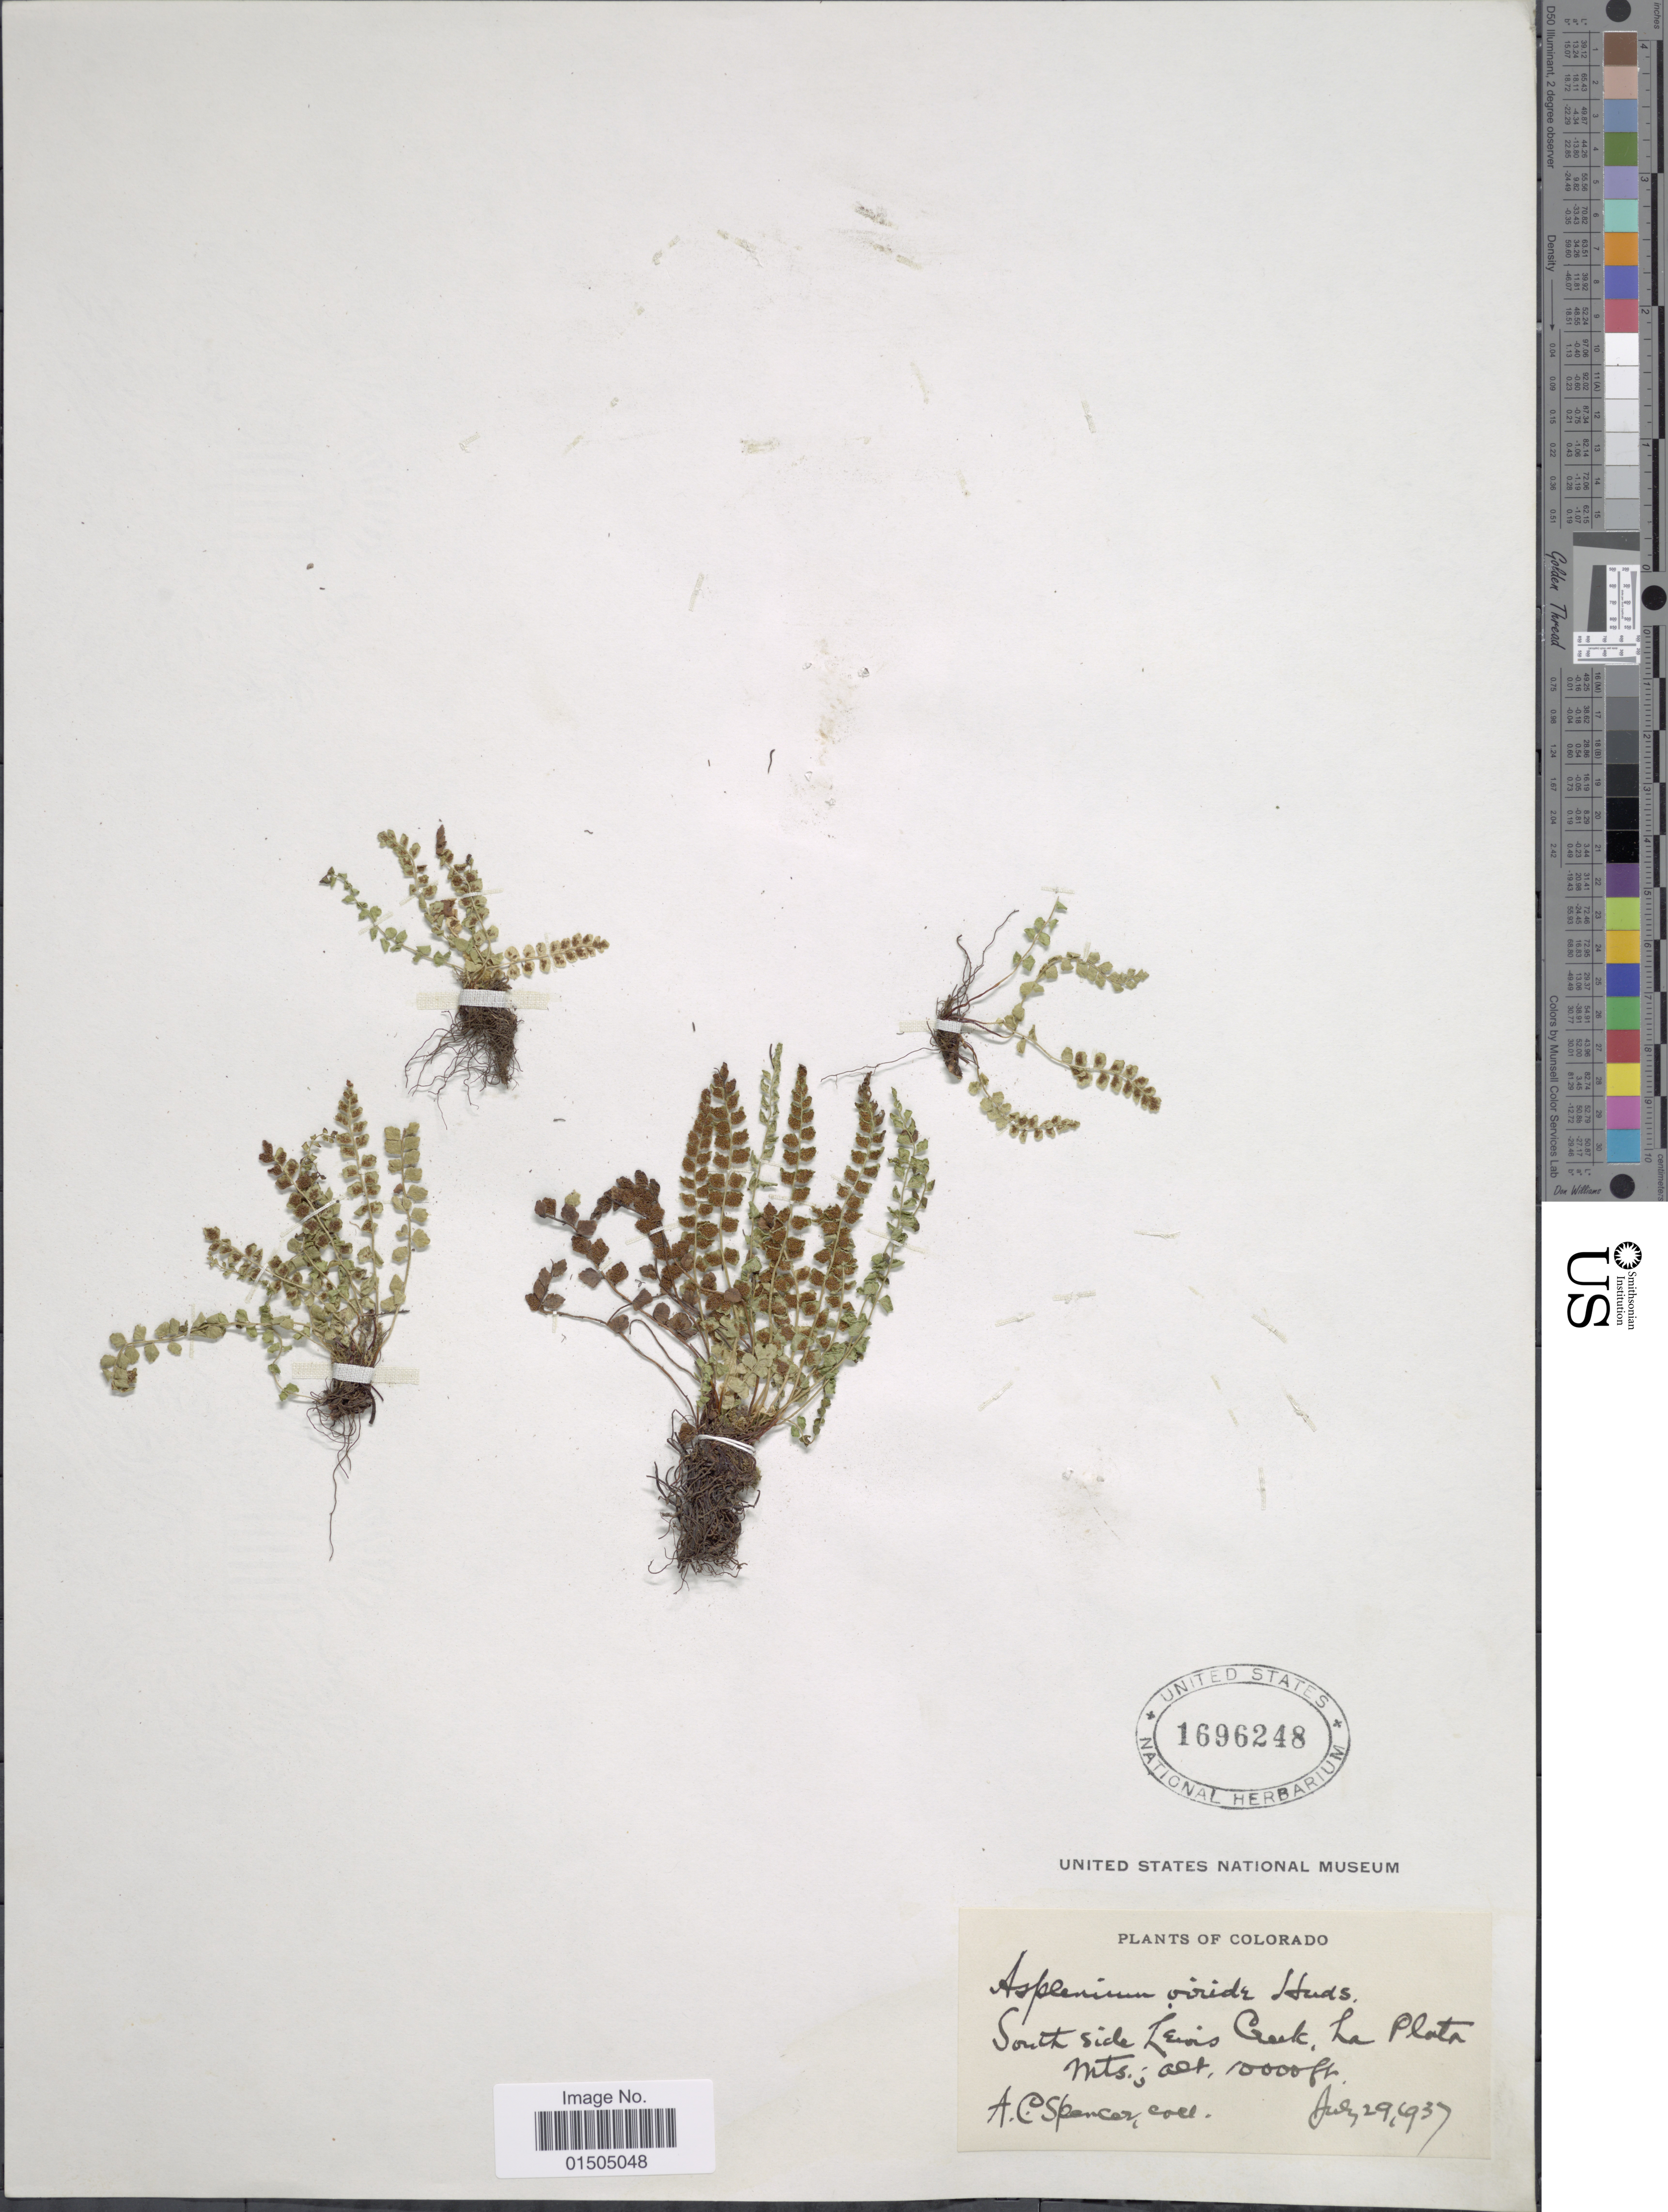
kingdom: Plantae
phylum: Tracheophyta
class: Polypodiopsida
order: Polypodiales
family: Aspleniaceae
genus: Asplenium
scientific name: Asplenium trichomanes-ramosum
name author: L.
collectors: A. Spencer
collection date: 1937-07-29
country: United States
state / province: Colorado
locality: South side Lewis Creek, La Plata Mts.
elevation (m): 3048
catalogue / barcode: US 1696248